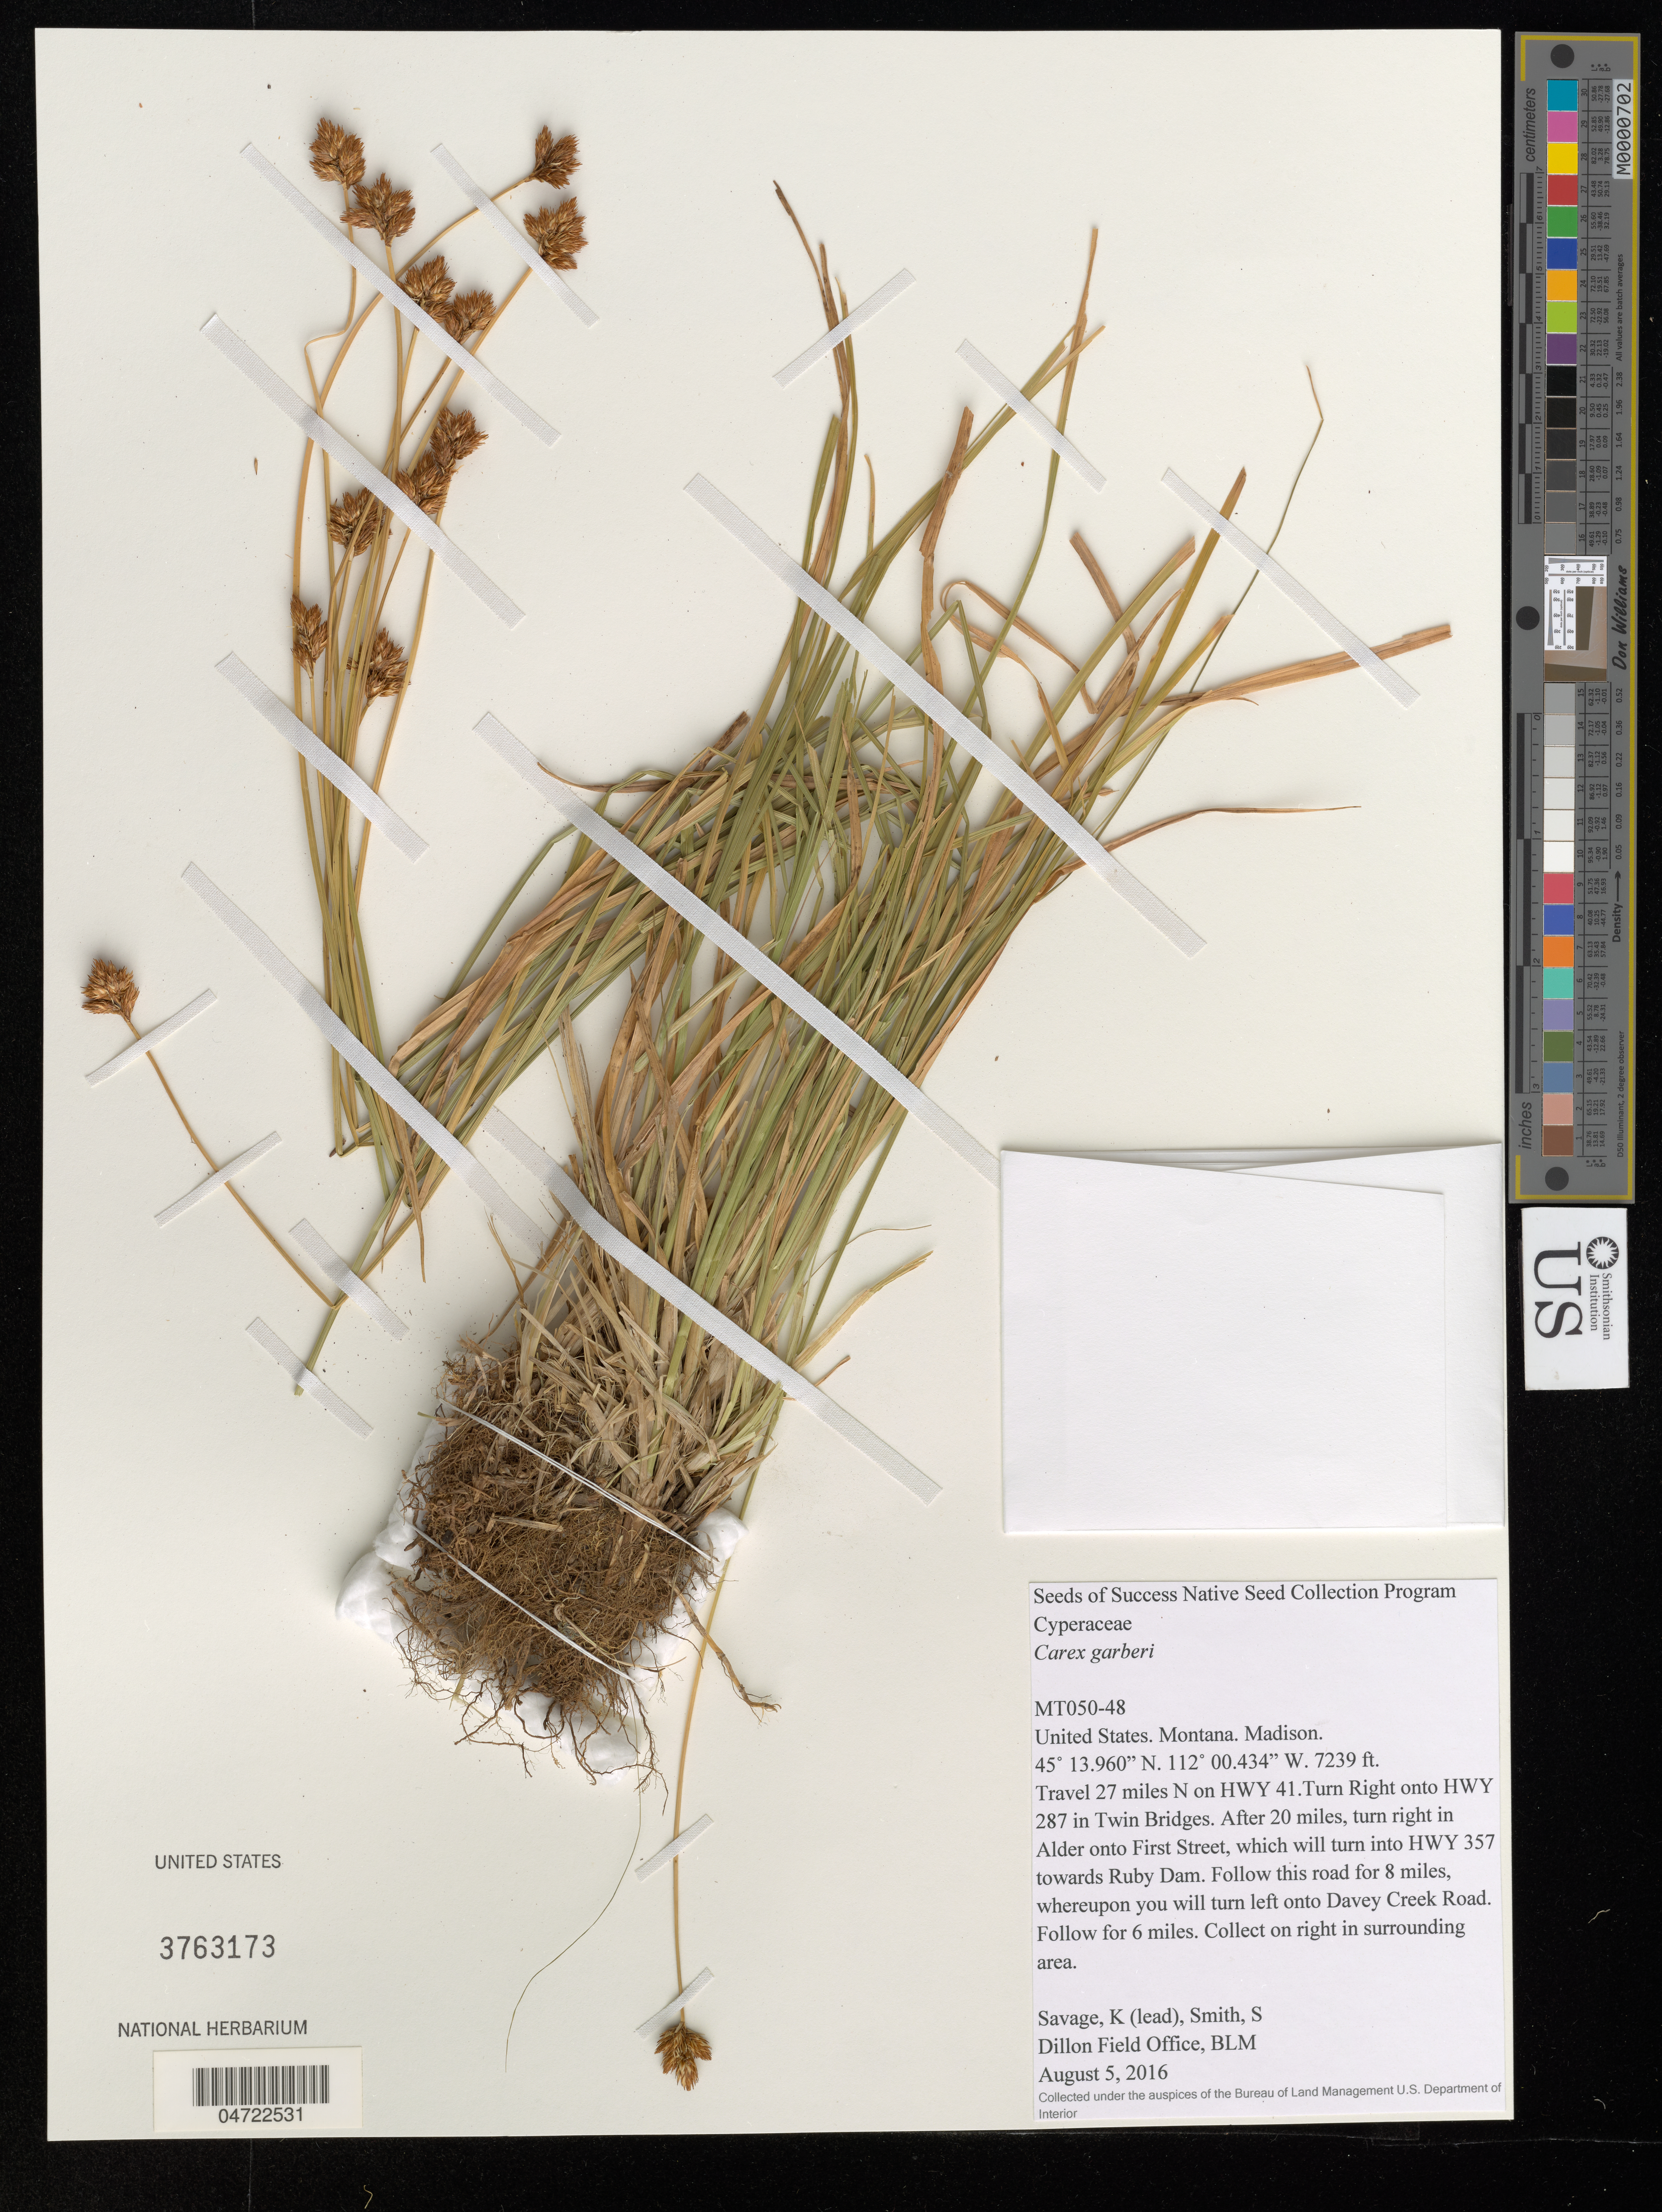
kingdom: Plantae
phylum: Tracheophyta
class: Liliopsida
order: Poales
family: Cyperaceae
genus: Carex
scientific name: Carex garberi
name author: Fernald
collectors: K. Savage & S. Smith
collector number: MT050-48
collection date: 2016-08-05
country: United States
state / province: Montana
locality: Travel 27 miles N on HWY 41. Turn Right onto HWY 287 in Twin Bridges. After 20 miles, turn right in Alder onto First Street, which will turn into HWY 357 towards Ruby Dam. Follow this road for 8 miles, whereupon you will turn left onto Davey Creek Road. Follow for 6 miles.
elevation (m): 2206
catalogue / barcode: US 3763173